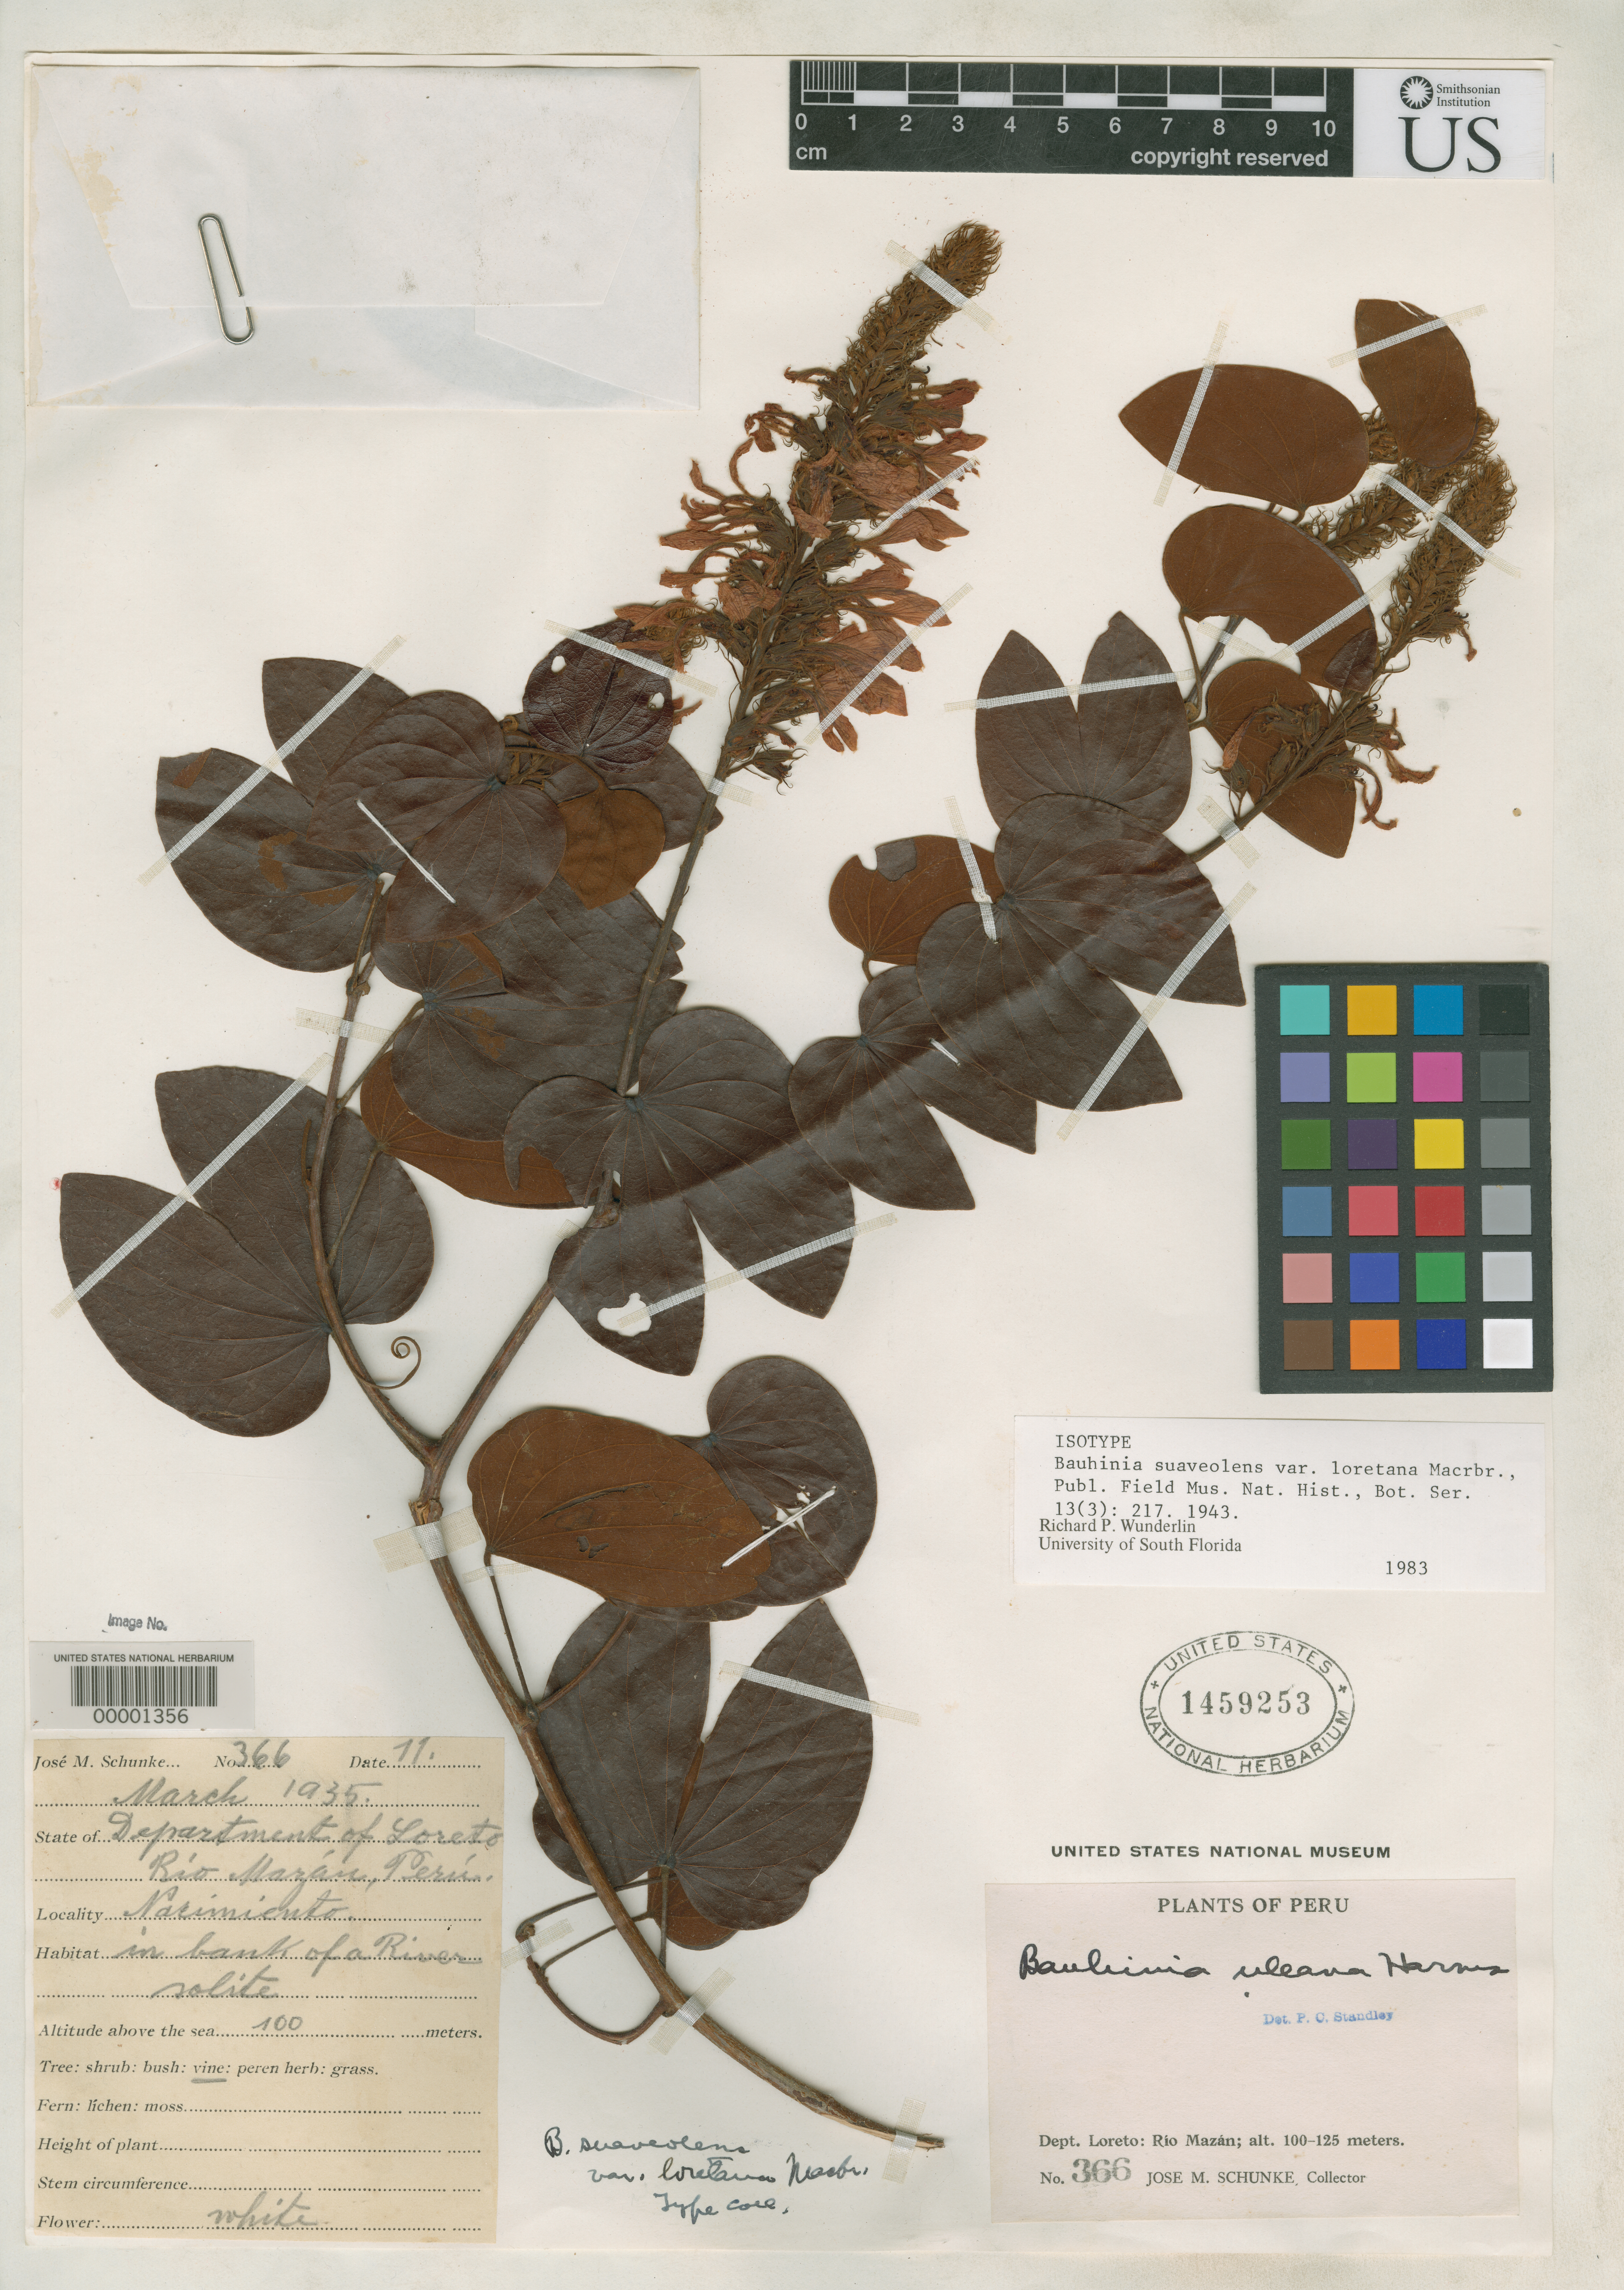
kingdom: Plantae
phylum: Tracheophyta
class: Magnoliopsida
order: Fabales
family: Fabaceae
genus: Bauhinia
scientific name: Bauhinia suaveolens var. loretana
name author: J.F. Macbr.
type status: Isotype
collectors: J. M. Schunke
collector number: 366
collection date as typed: Mar 1935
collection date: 1935-03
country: Peru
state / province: Loreto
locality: Rio Mazan.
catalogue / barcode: US 1459253